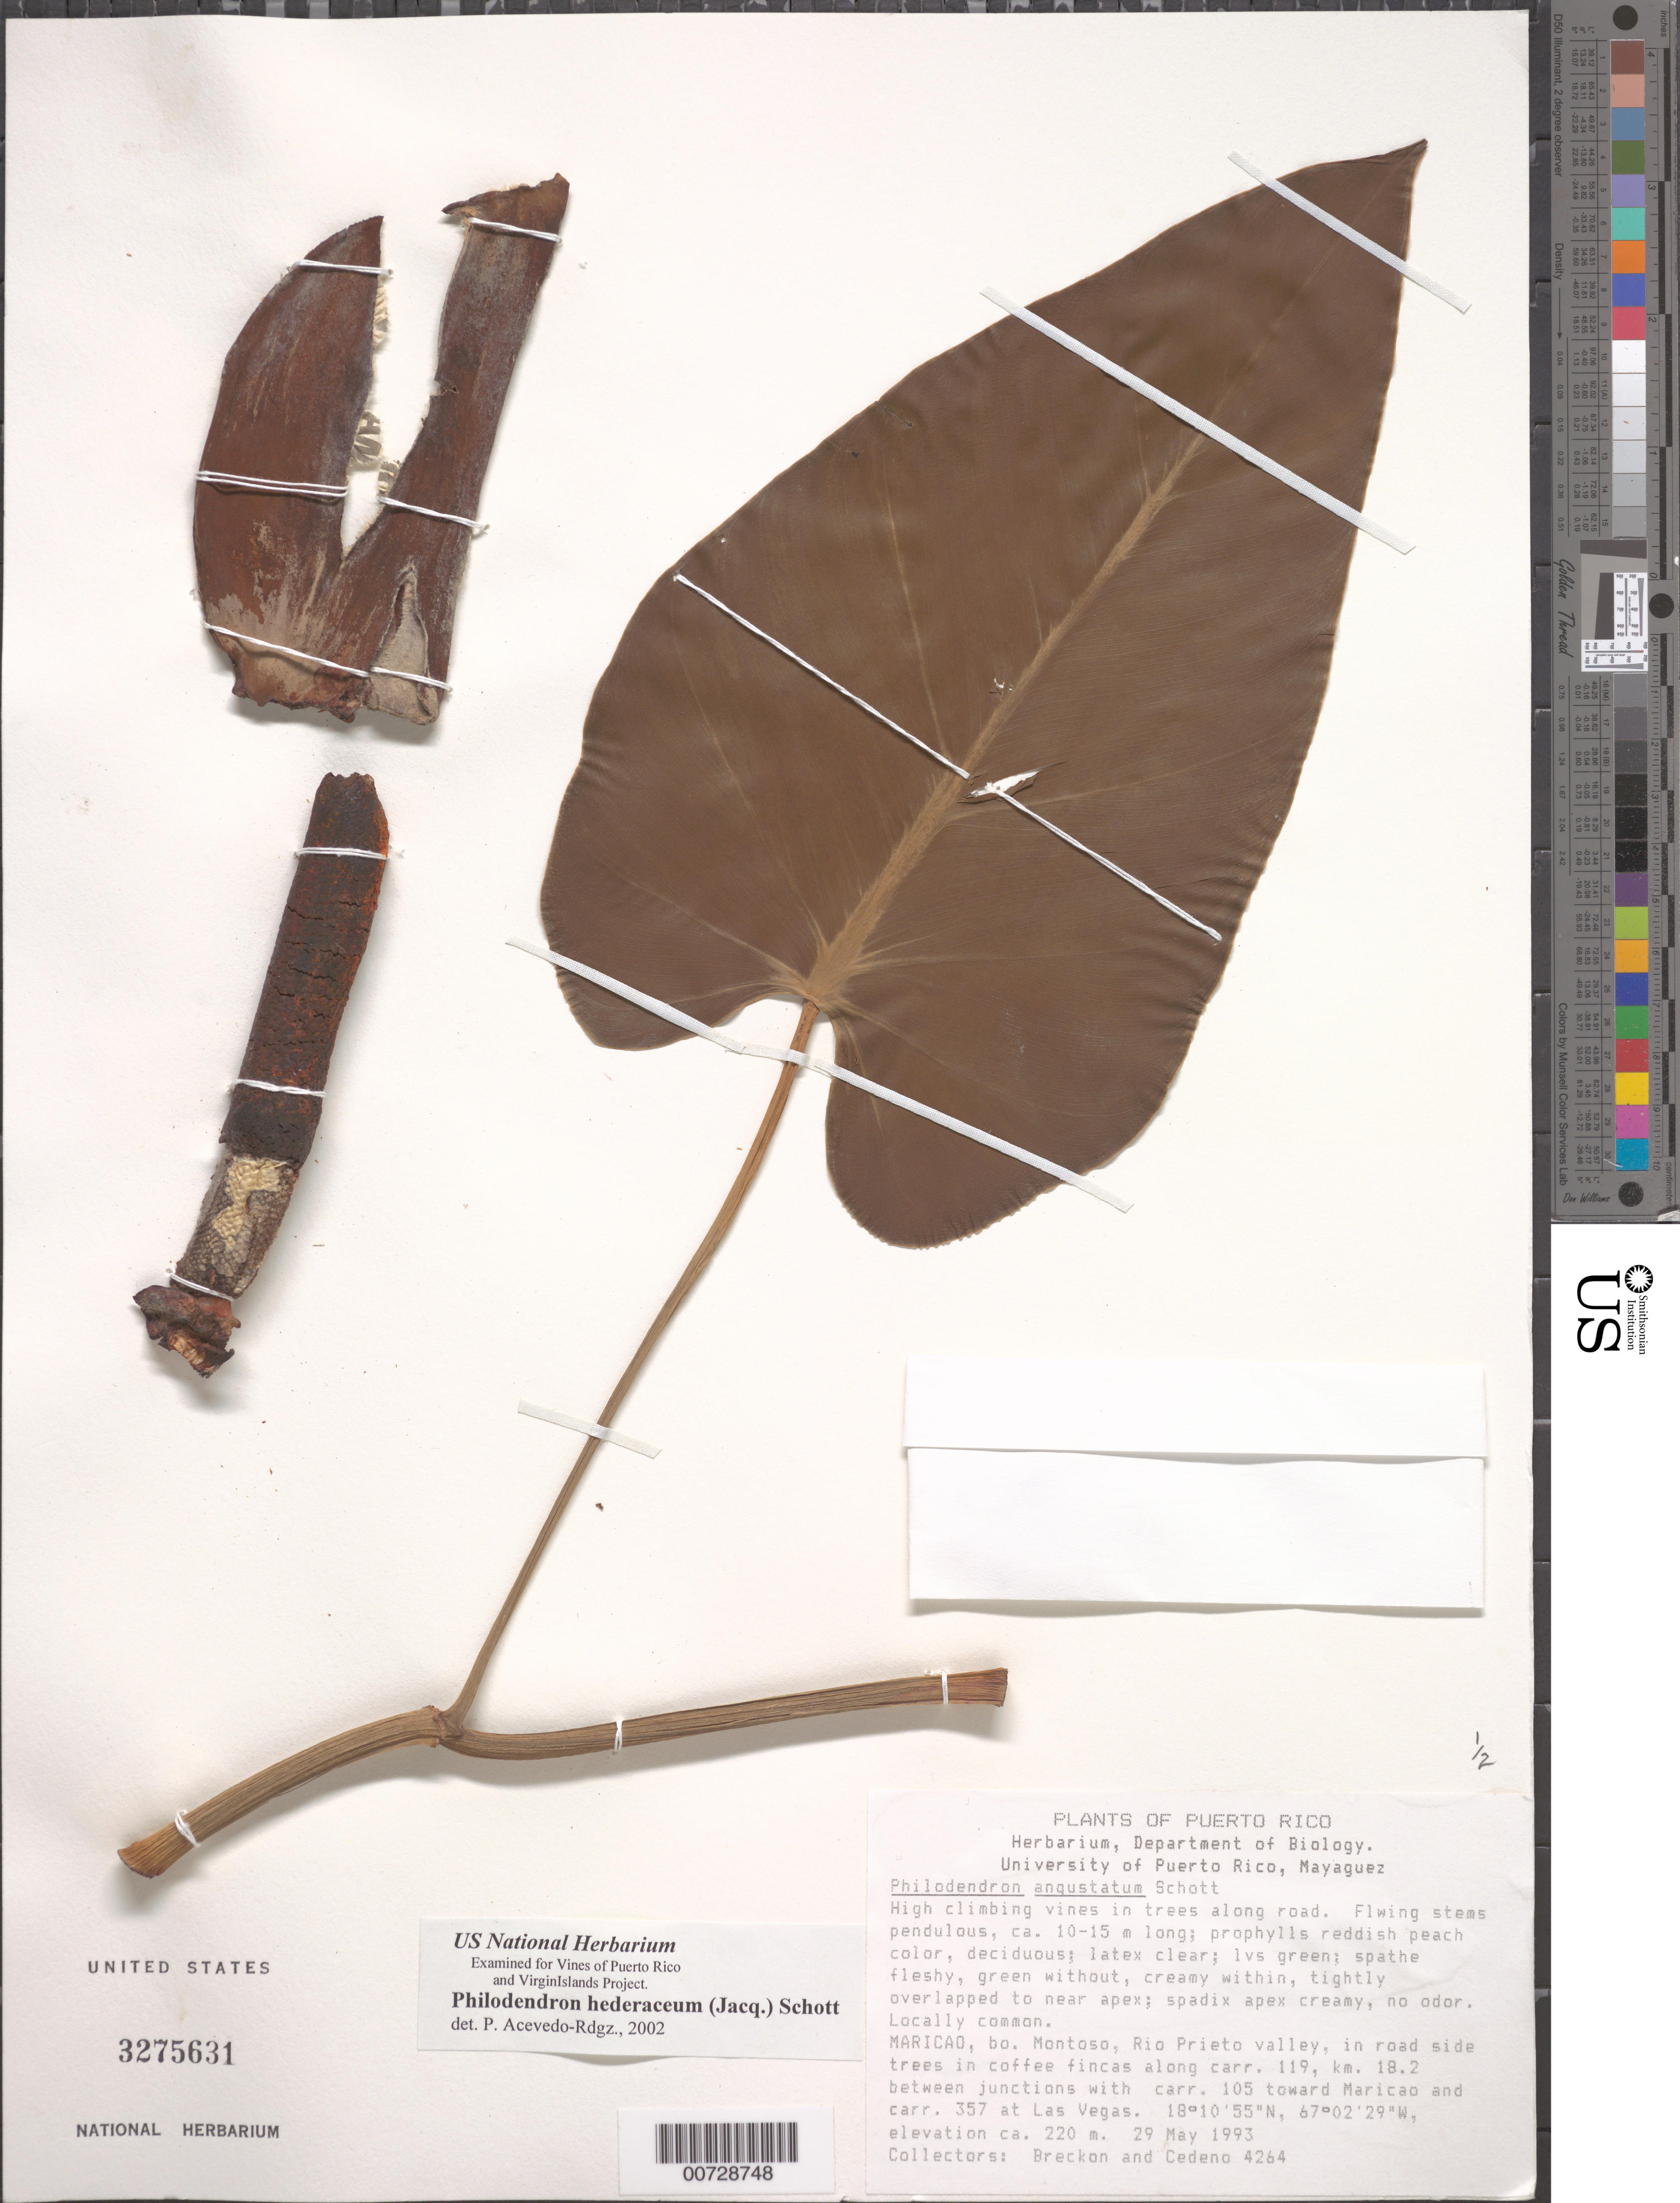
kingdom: Plantae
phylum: Tracheophyta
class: Liliopsida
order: Alismatales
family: Araceae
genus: Philodendron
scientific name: Philodendron hederaceum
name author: (Jacq.) Schott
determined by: Acevedo-Rodríguez, P., (BOT), Smithsonian Institution - National Museum of Natural History (UNITED STATES)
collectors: G. J. Breckon & J. A. Cedeño M.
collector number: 4264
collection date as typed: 29 May 1993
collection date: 1993-05-29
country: Puerto Rico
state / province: Maricao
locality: Maricao: Bo. Montoso, Río Prieto valley, along carr. 119, km. 18.2, between carr. 105 & 357.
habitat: On roadside trees in coffee fincas.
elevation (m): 220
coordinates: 18.18194444, -67.04138889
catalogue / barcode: US 3275631